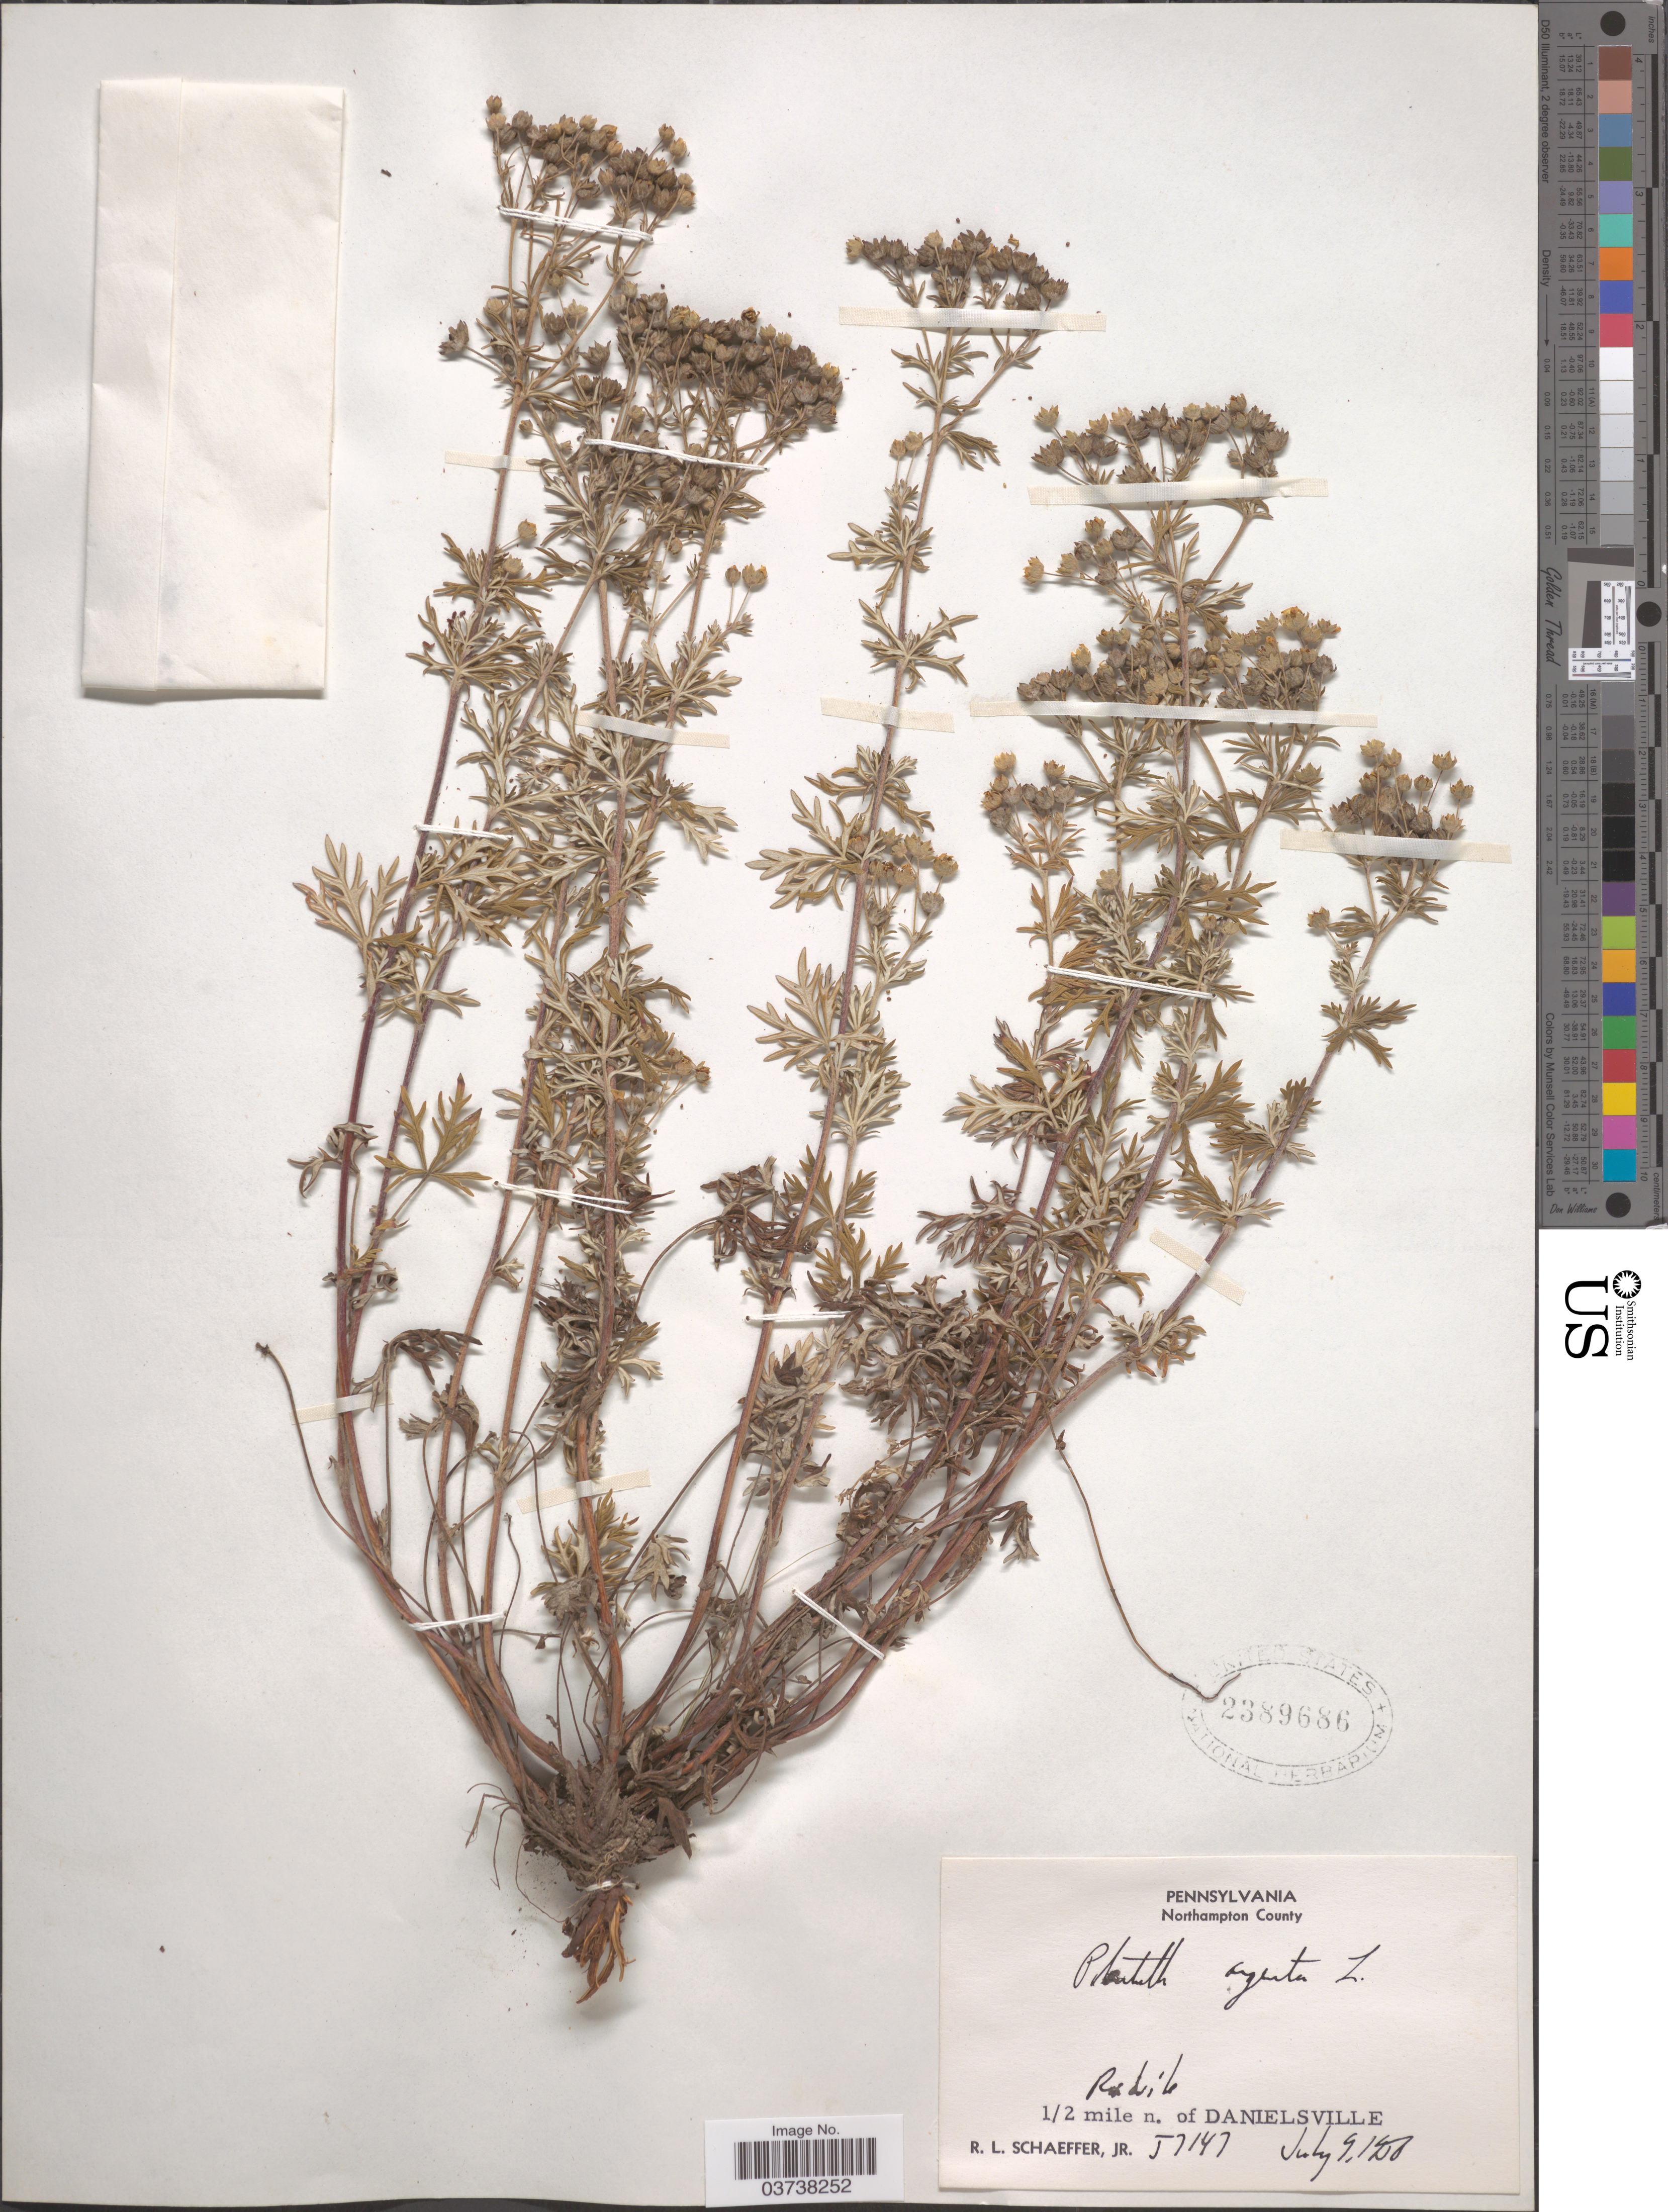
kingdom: Plantae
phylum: Tracheophyta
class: Magnoliopsida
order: Rosales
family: Rosaceae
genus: Potentilla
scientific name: Potentilla argentea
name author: L.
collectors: R. L. Schaeffer Jr.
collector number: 57147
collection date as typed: Transcribed d/m/y: 9/7/26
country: United States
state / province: Pennsylvania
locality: Northampton County. Roadside. 1/2 mile n. of Danielsville.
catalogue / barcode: US 2389686